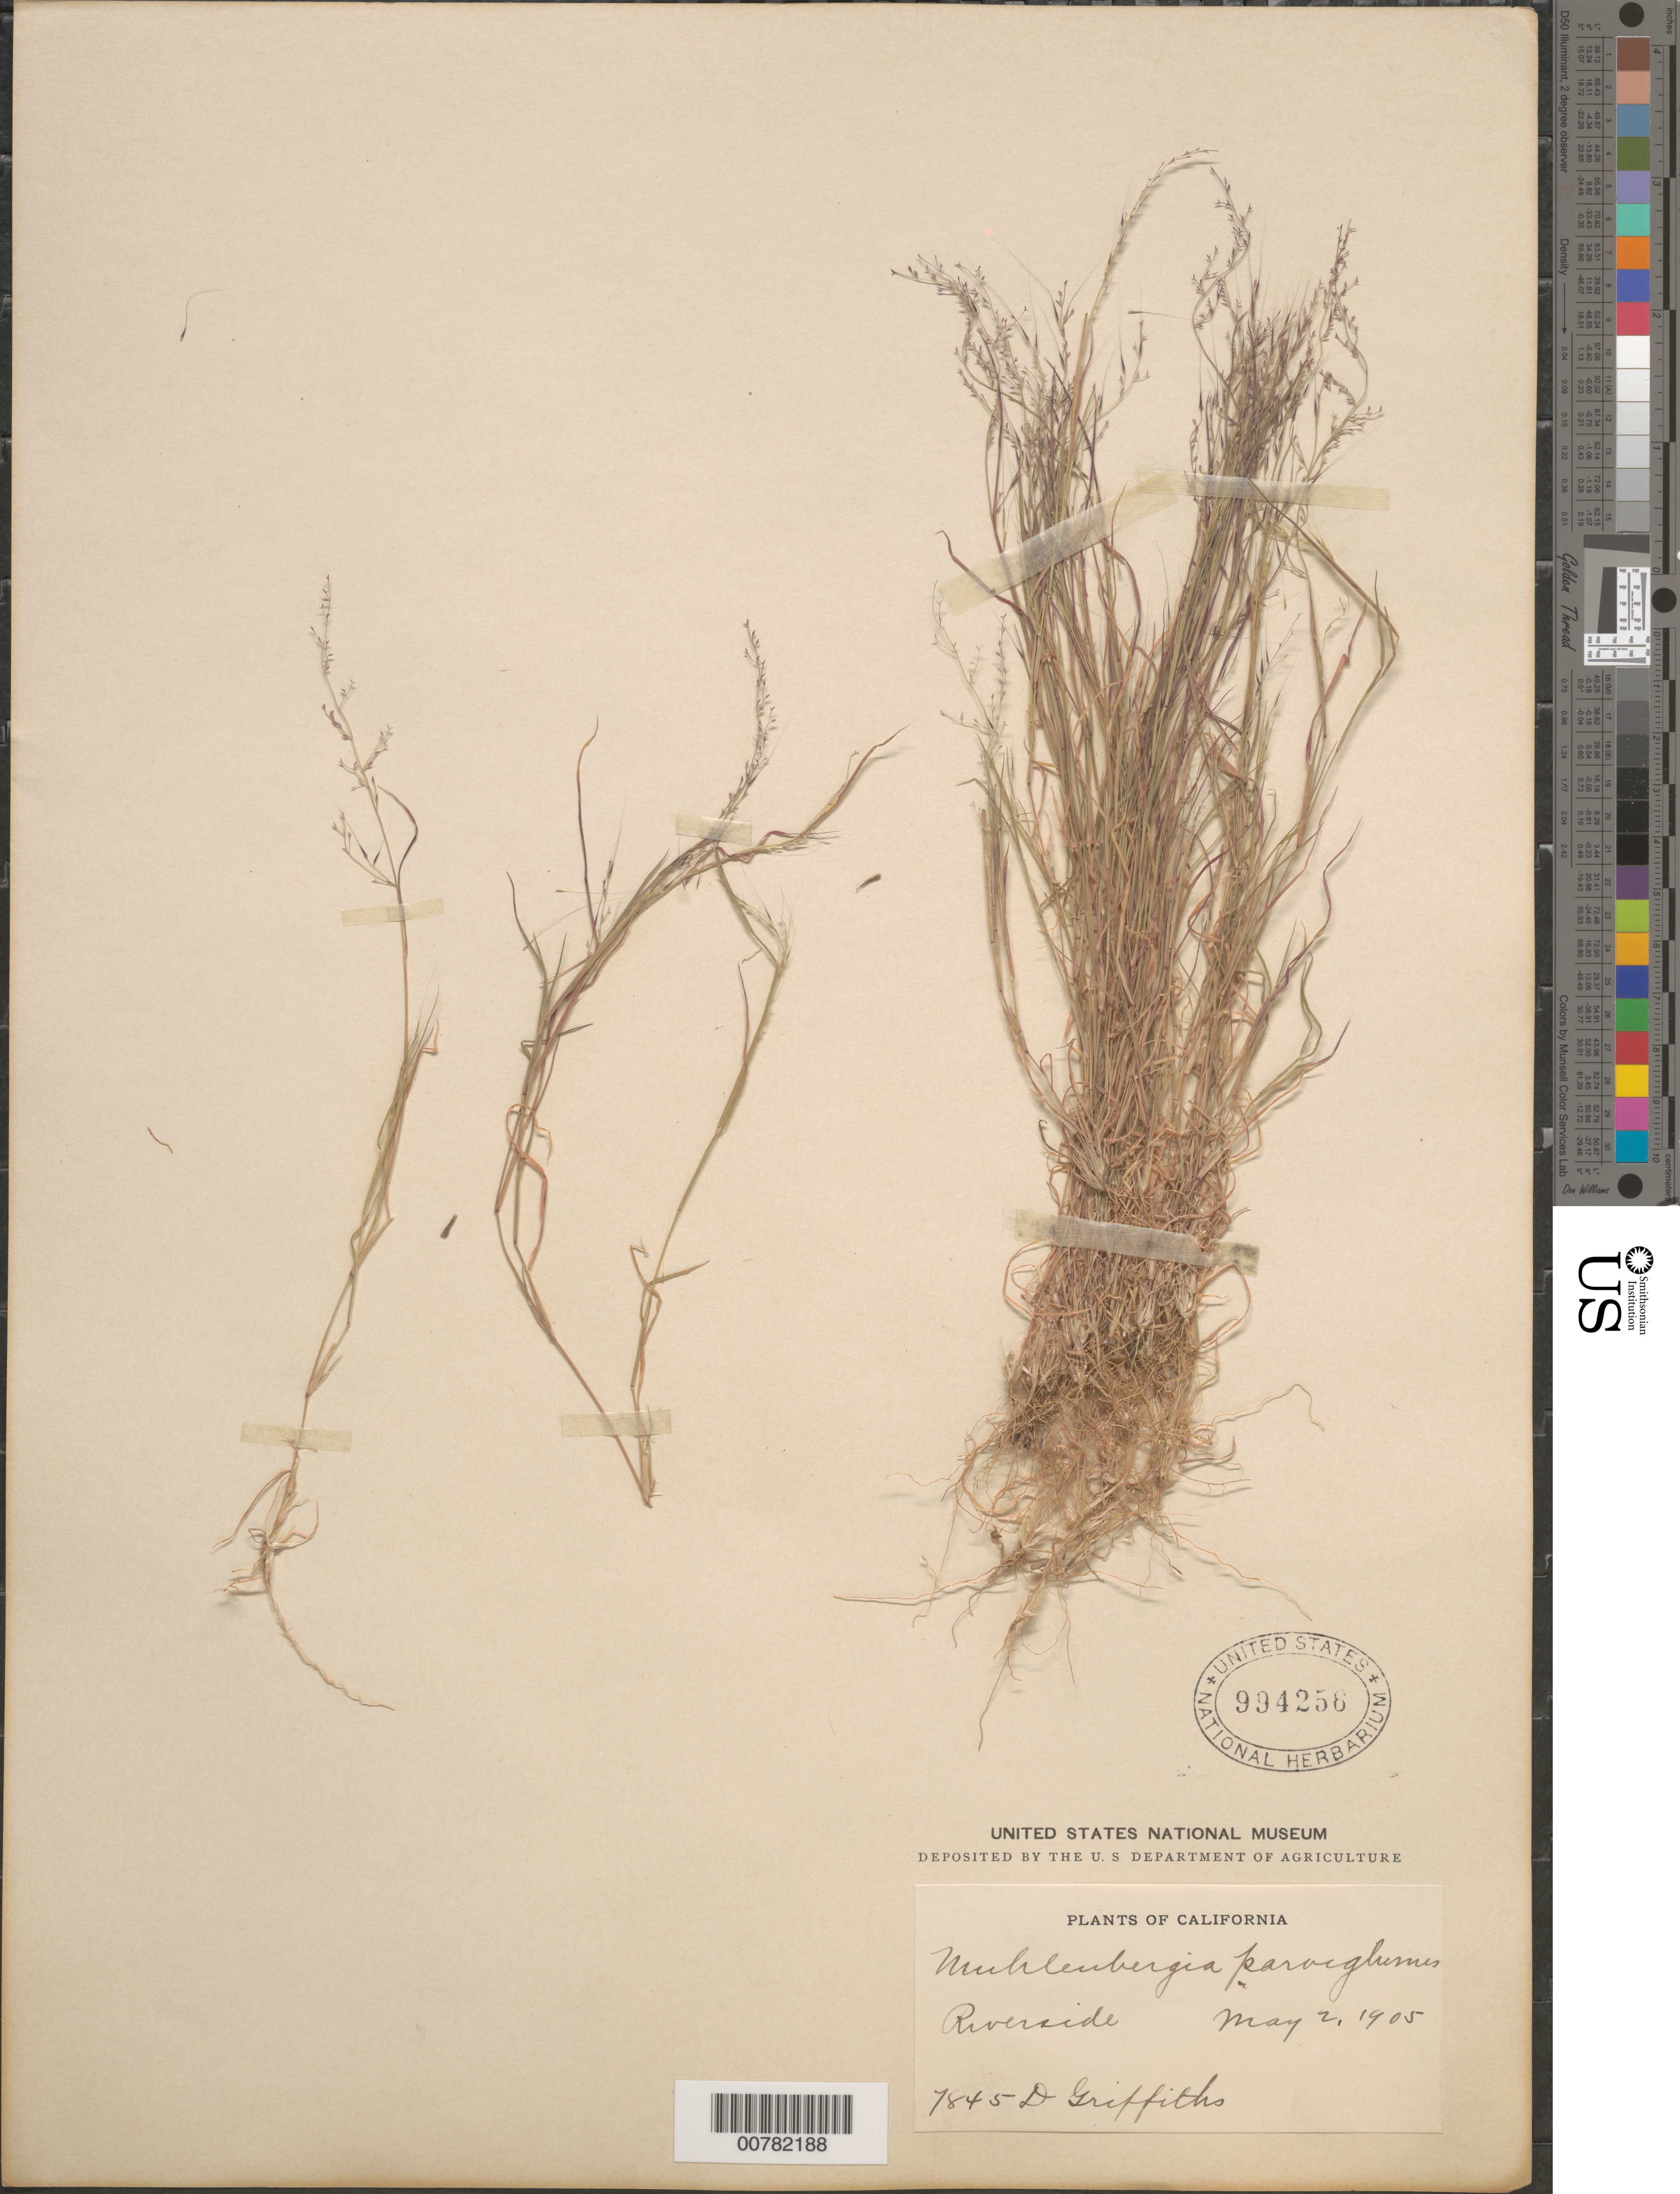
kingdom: Plantae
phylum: Tracheophyta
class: Liliopsida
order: Poales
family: Poaceae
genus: Muhlenbergia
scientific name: Muhlenbergia microsperma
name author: (DC.) Kunth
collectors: D. Griffiths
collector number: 7845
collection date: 1905-05-02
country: United States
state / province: California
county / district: Riverside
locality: Riverside.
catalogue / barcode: US 994256